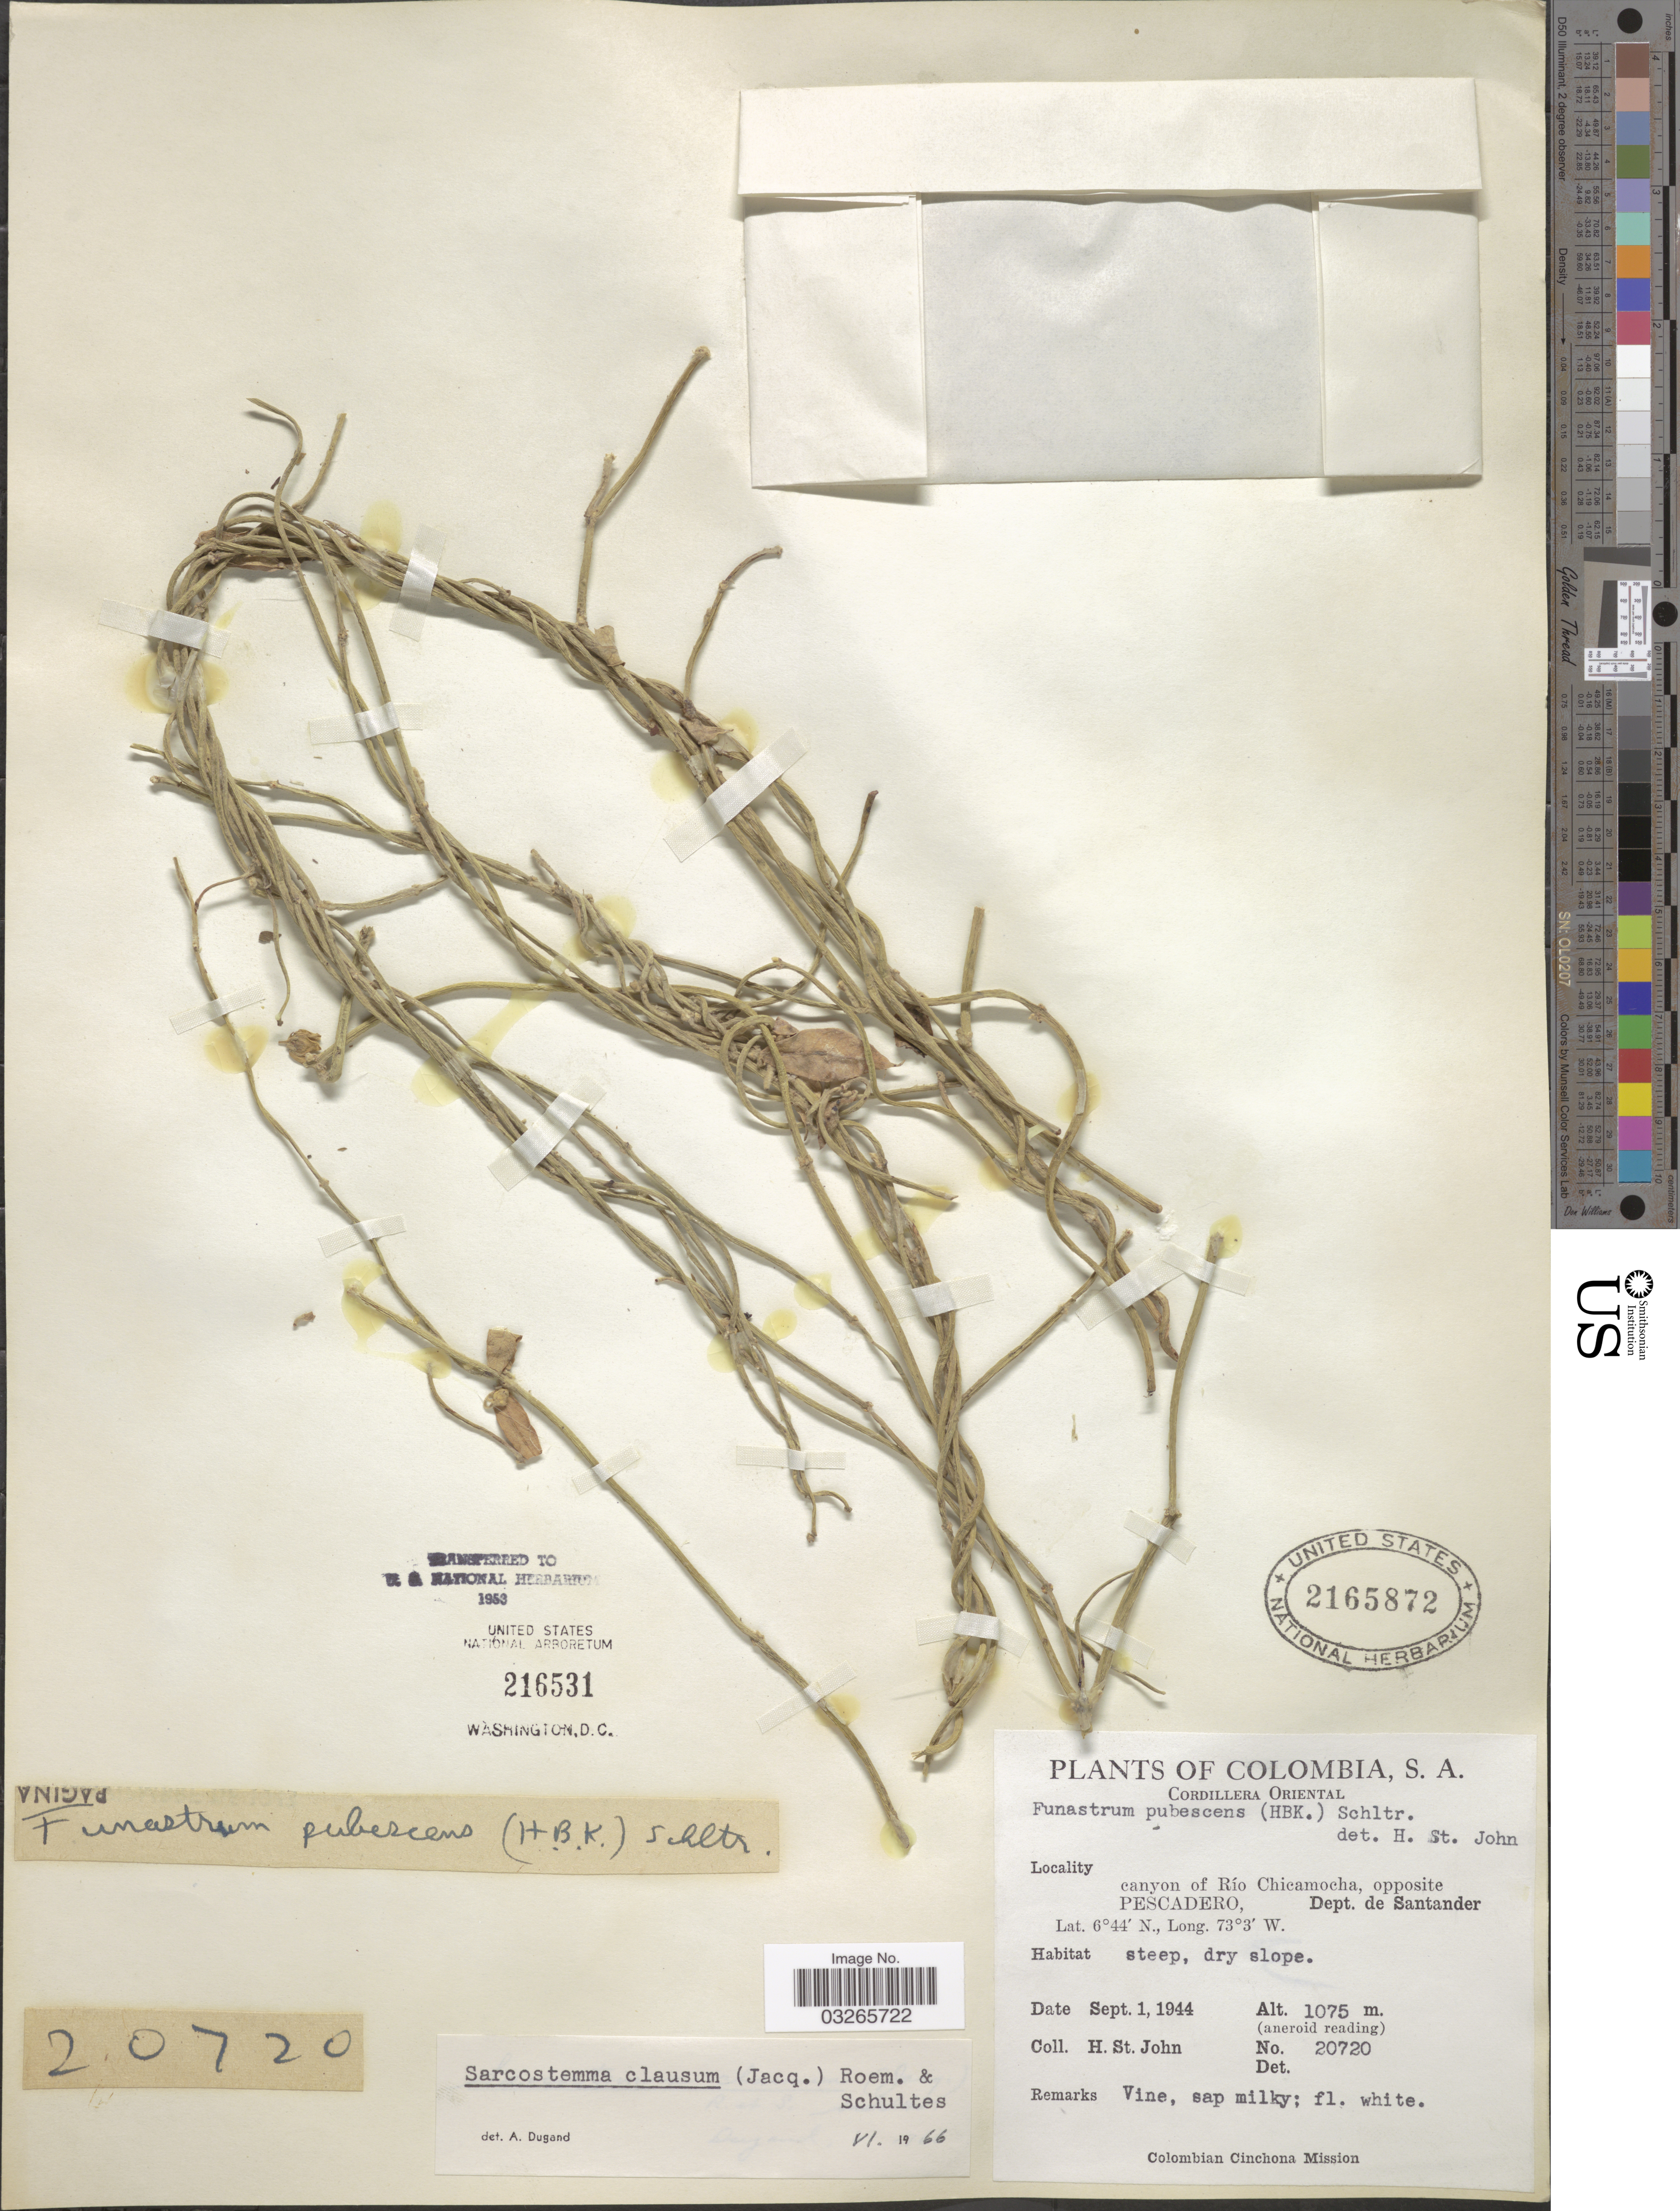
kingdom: Plantae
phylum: Tracheophyta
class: Magnoliopsida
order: Gentianales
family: Apocynaceae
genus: Sarcostemma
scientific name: Sarcostemma clausum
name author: (Jacq.) Schult.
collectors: H. St. John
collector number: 20720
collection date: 1944-09-01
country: Colombia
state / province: Santander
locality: Cordillera Oriental, canyon of Río Chicamocha, opposite Pescadero, Dept. de Santander.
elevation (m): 1075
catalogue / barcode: US 2165872